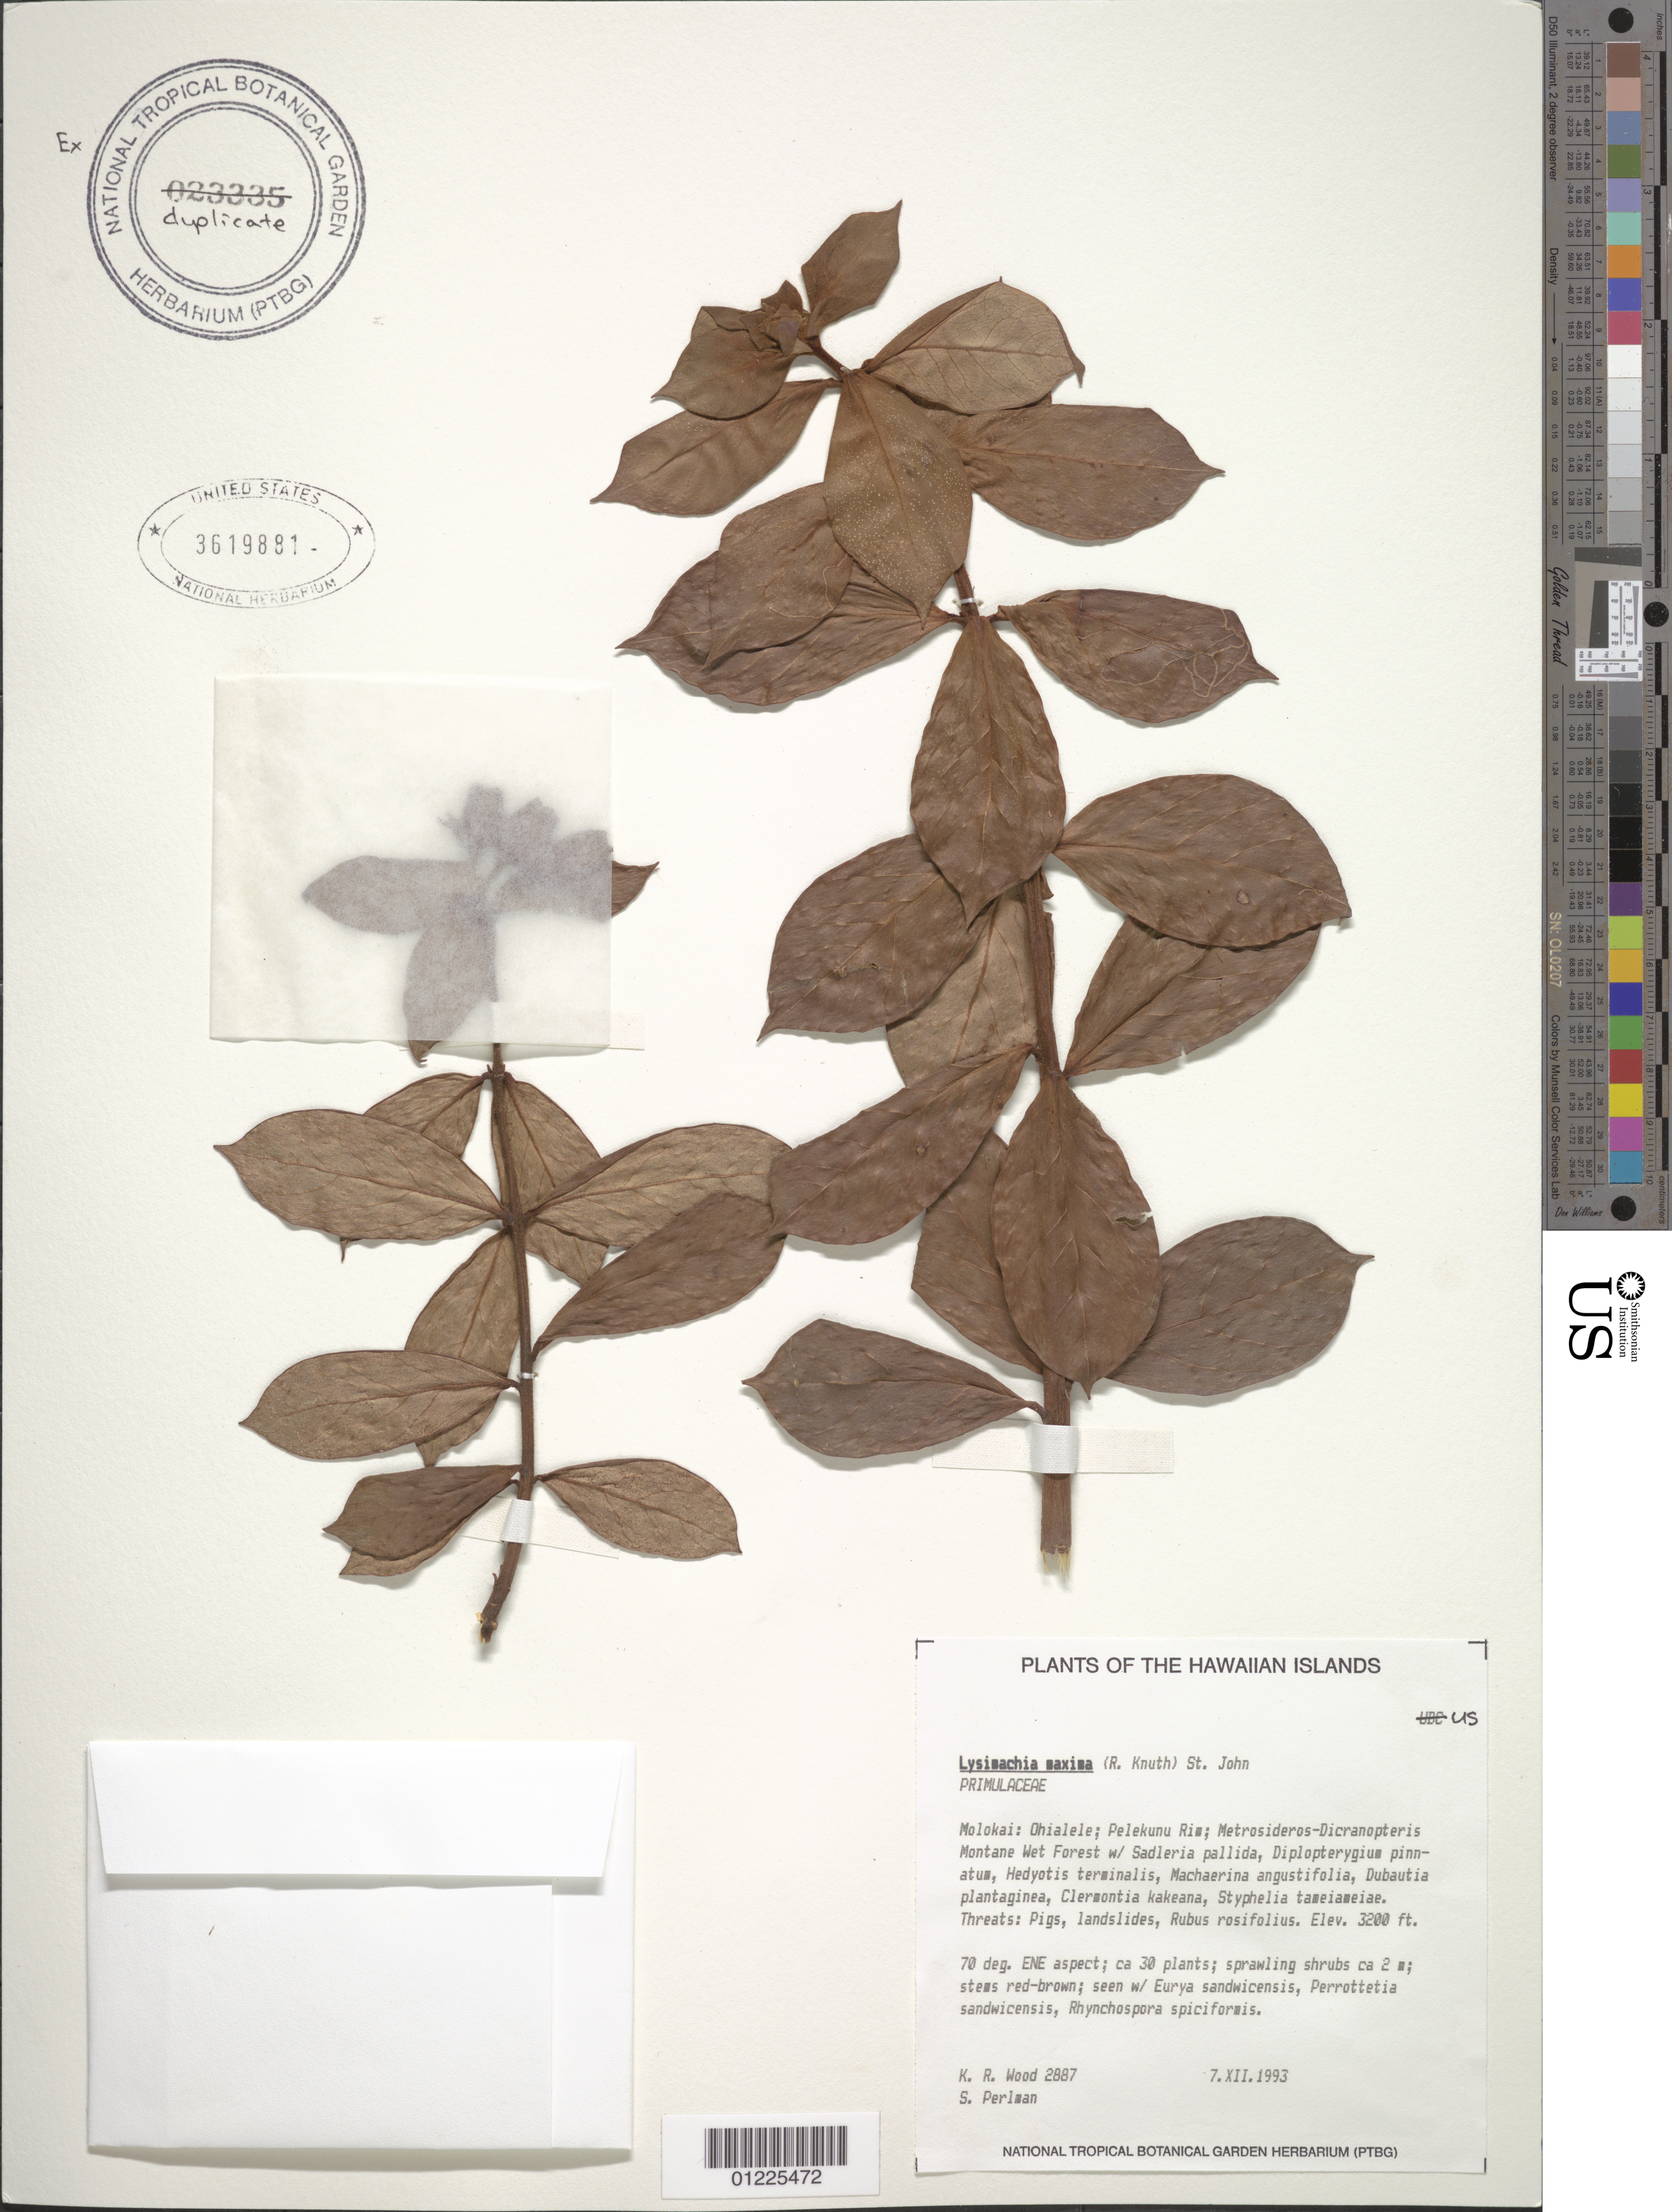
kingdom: Plantae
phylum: Tracheophyta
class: Magnoliopsida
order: Ericales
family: Primulaceae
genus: Lysimachia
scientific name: Lysimachia maxima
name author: (Kunth) H. St. John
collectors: K. R. Wood & S. P. Perlman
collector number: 2887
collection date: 1993-12-07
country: United States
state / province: Hawaii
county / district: Maui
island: Moloka'i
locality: Ohialele; Pelekunu Rim.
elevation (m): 975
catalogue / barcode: US 3619881